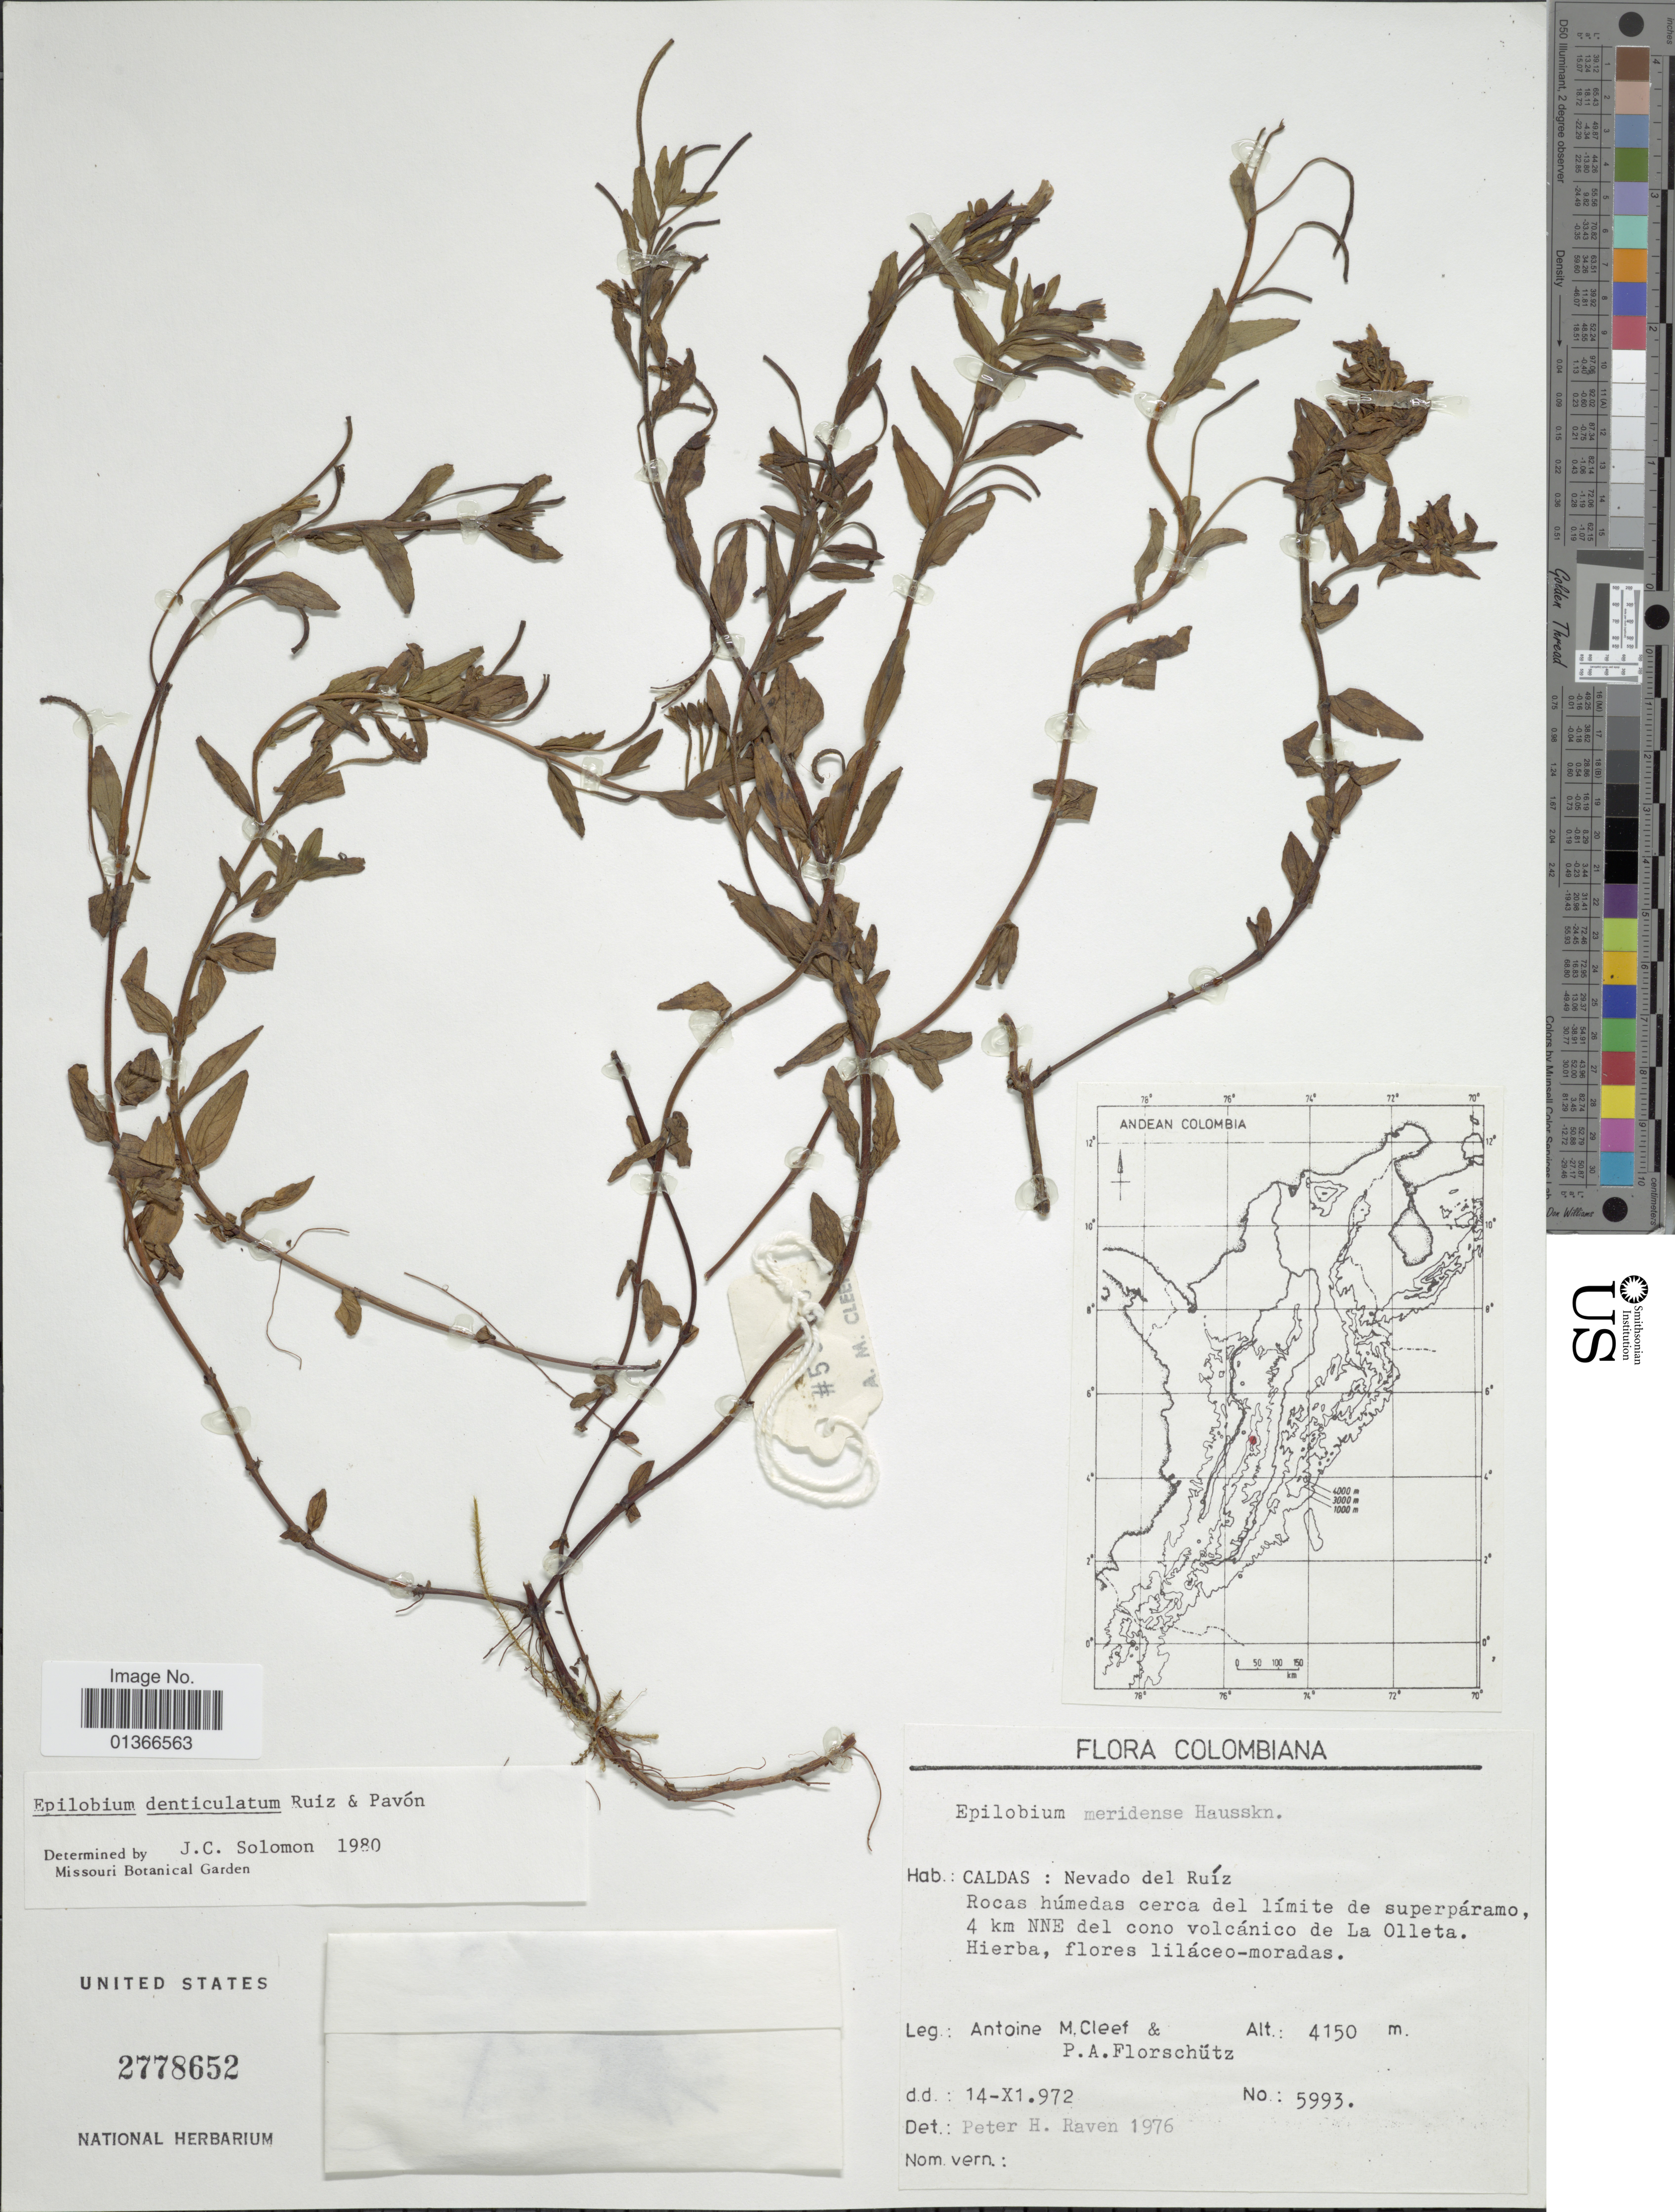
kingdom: Plantae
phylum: Tracheophyta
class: Magnoliopsida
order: Myrtales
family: Onagraceae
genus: Epilobium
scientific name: Epilobium denticulatum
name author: Ruiz & Pav.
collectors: A. M. Cleef & P. Florschütz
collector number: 5993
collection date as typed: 972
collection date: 1972-11-14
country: Colombia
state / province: Caldas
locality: Nevado del Ruíz. Rocas húmedas cerca del límite de superpáramo, 4 km NNE del cono volcánico de La Olleta.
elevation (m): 4150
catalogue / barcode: US 2778652